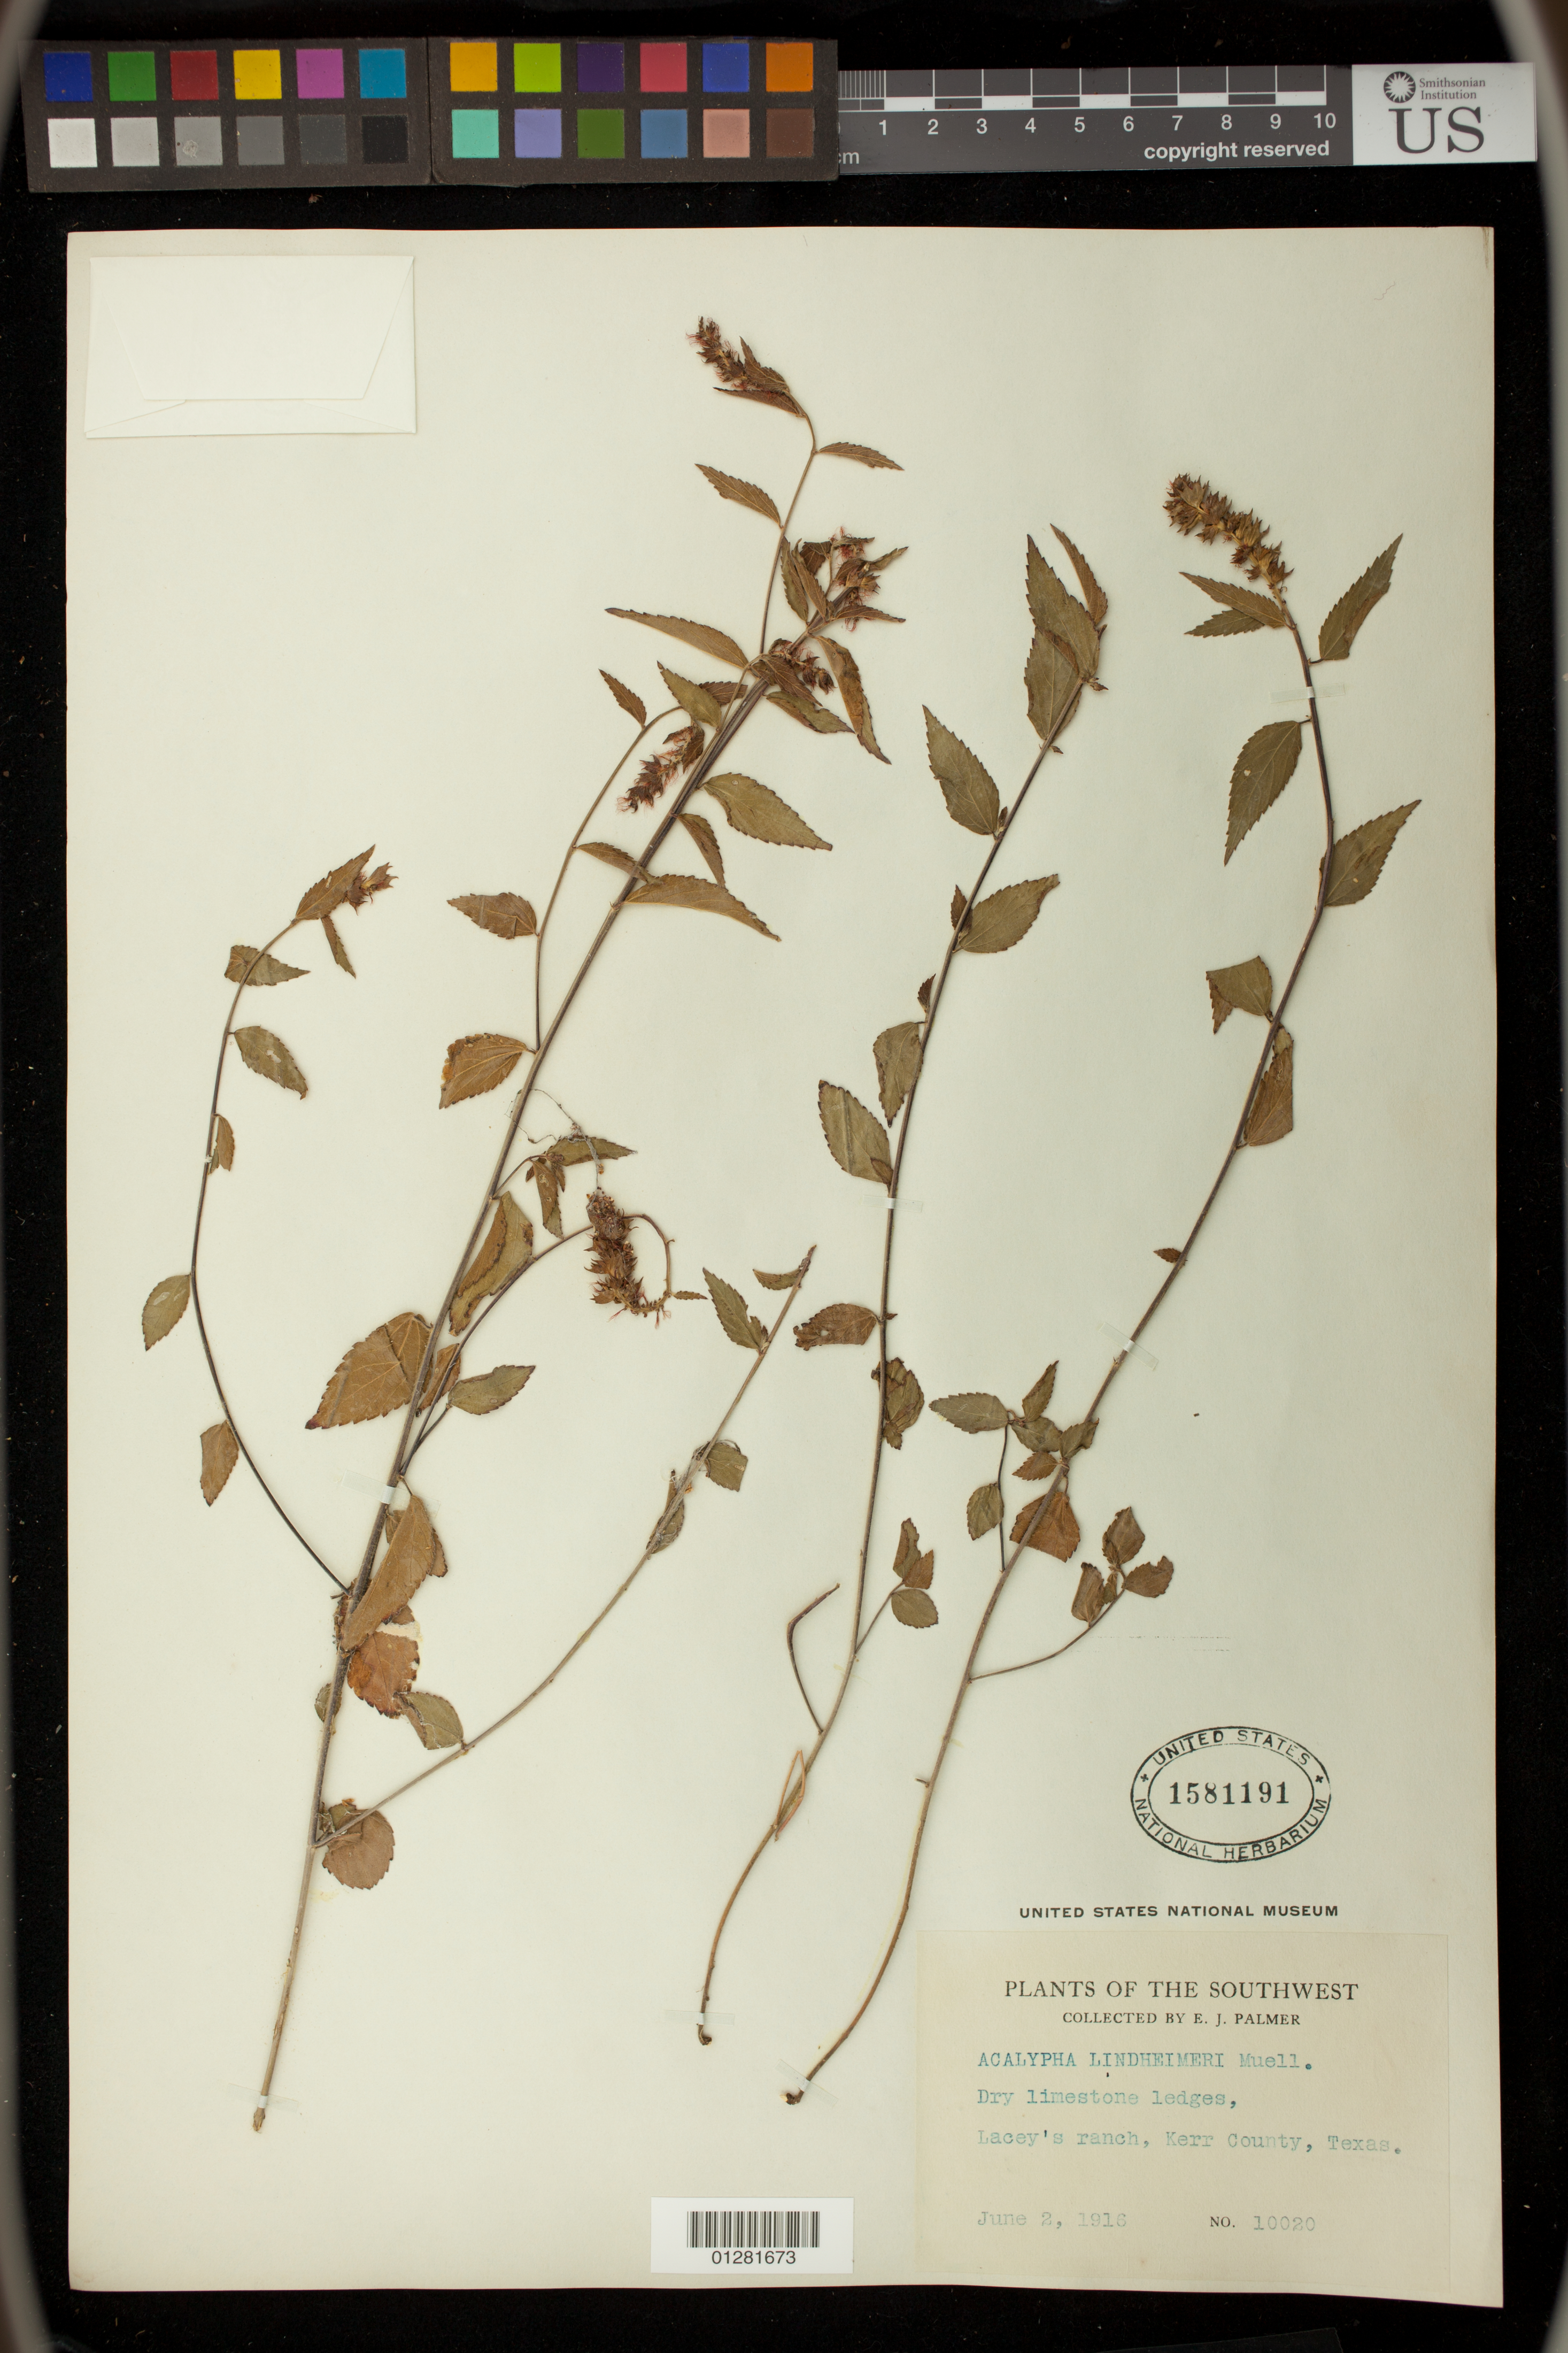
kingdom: Plantae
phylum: Tracheophyta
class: Magnoliopsida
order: Malpighiales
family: Euphorbiaceae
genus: Acalypha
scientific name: Acalypha lindheimeri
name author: Müll. Arg.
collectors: E. J. Palmer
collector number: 10020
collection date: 1916-06-02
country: United States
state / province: Texas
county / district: Kerr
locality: Lacey's ranch.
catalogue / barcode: US 1581191